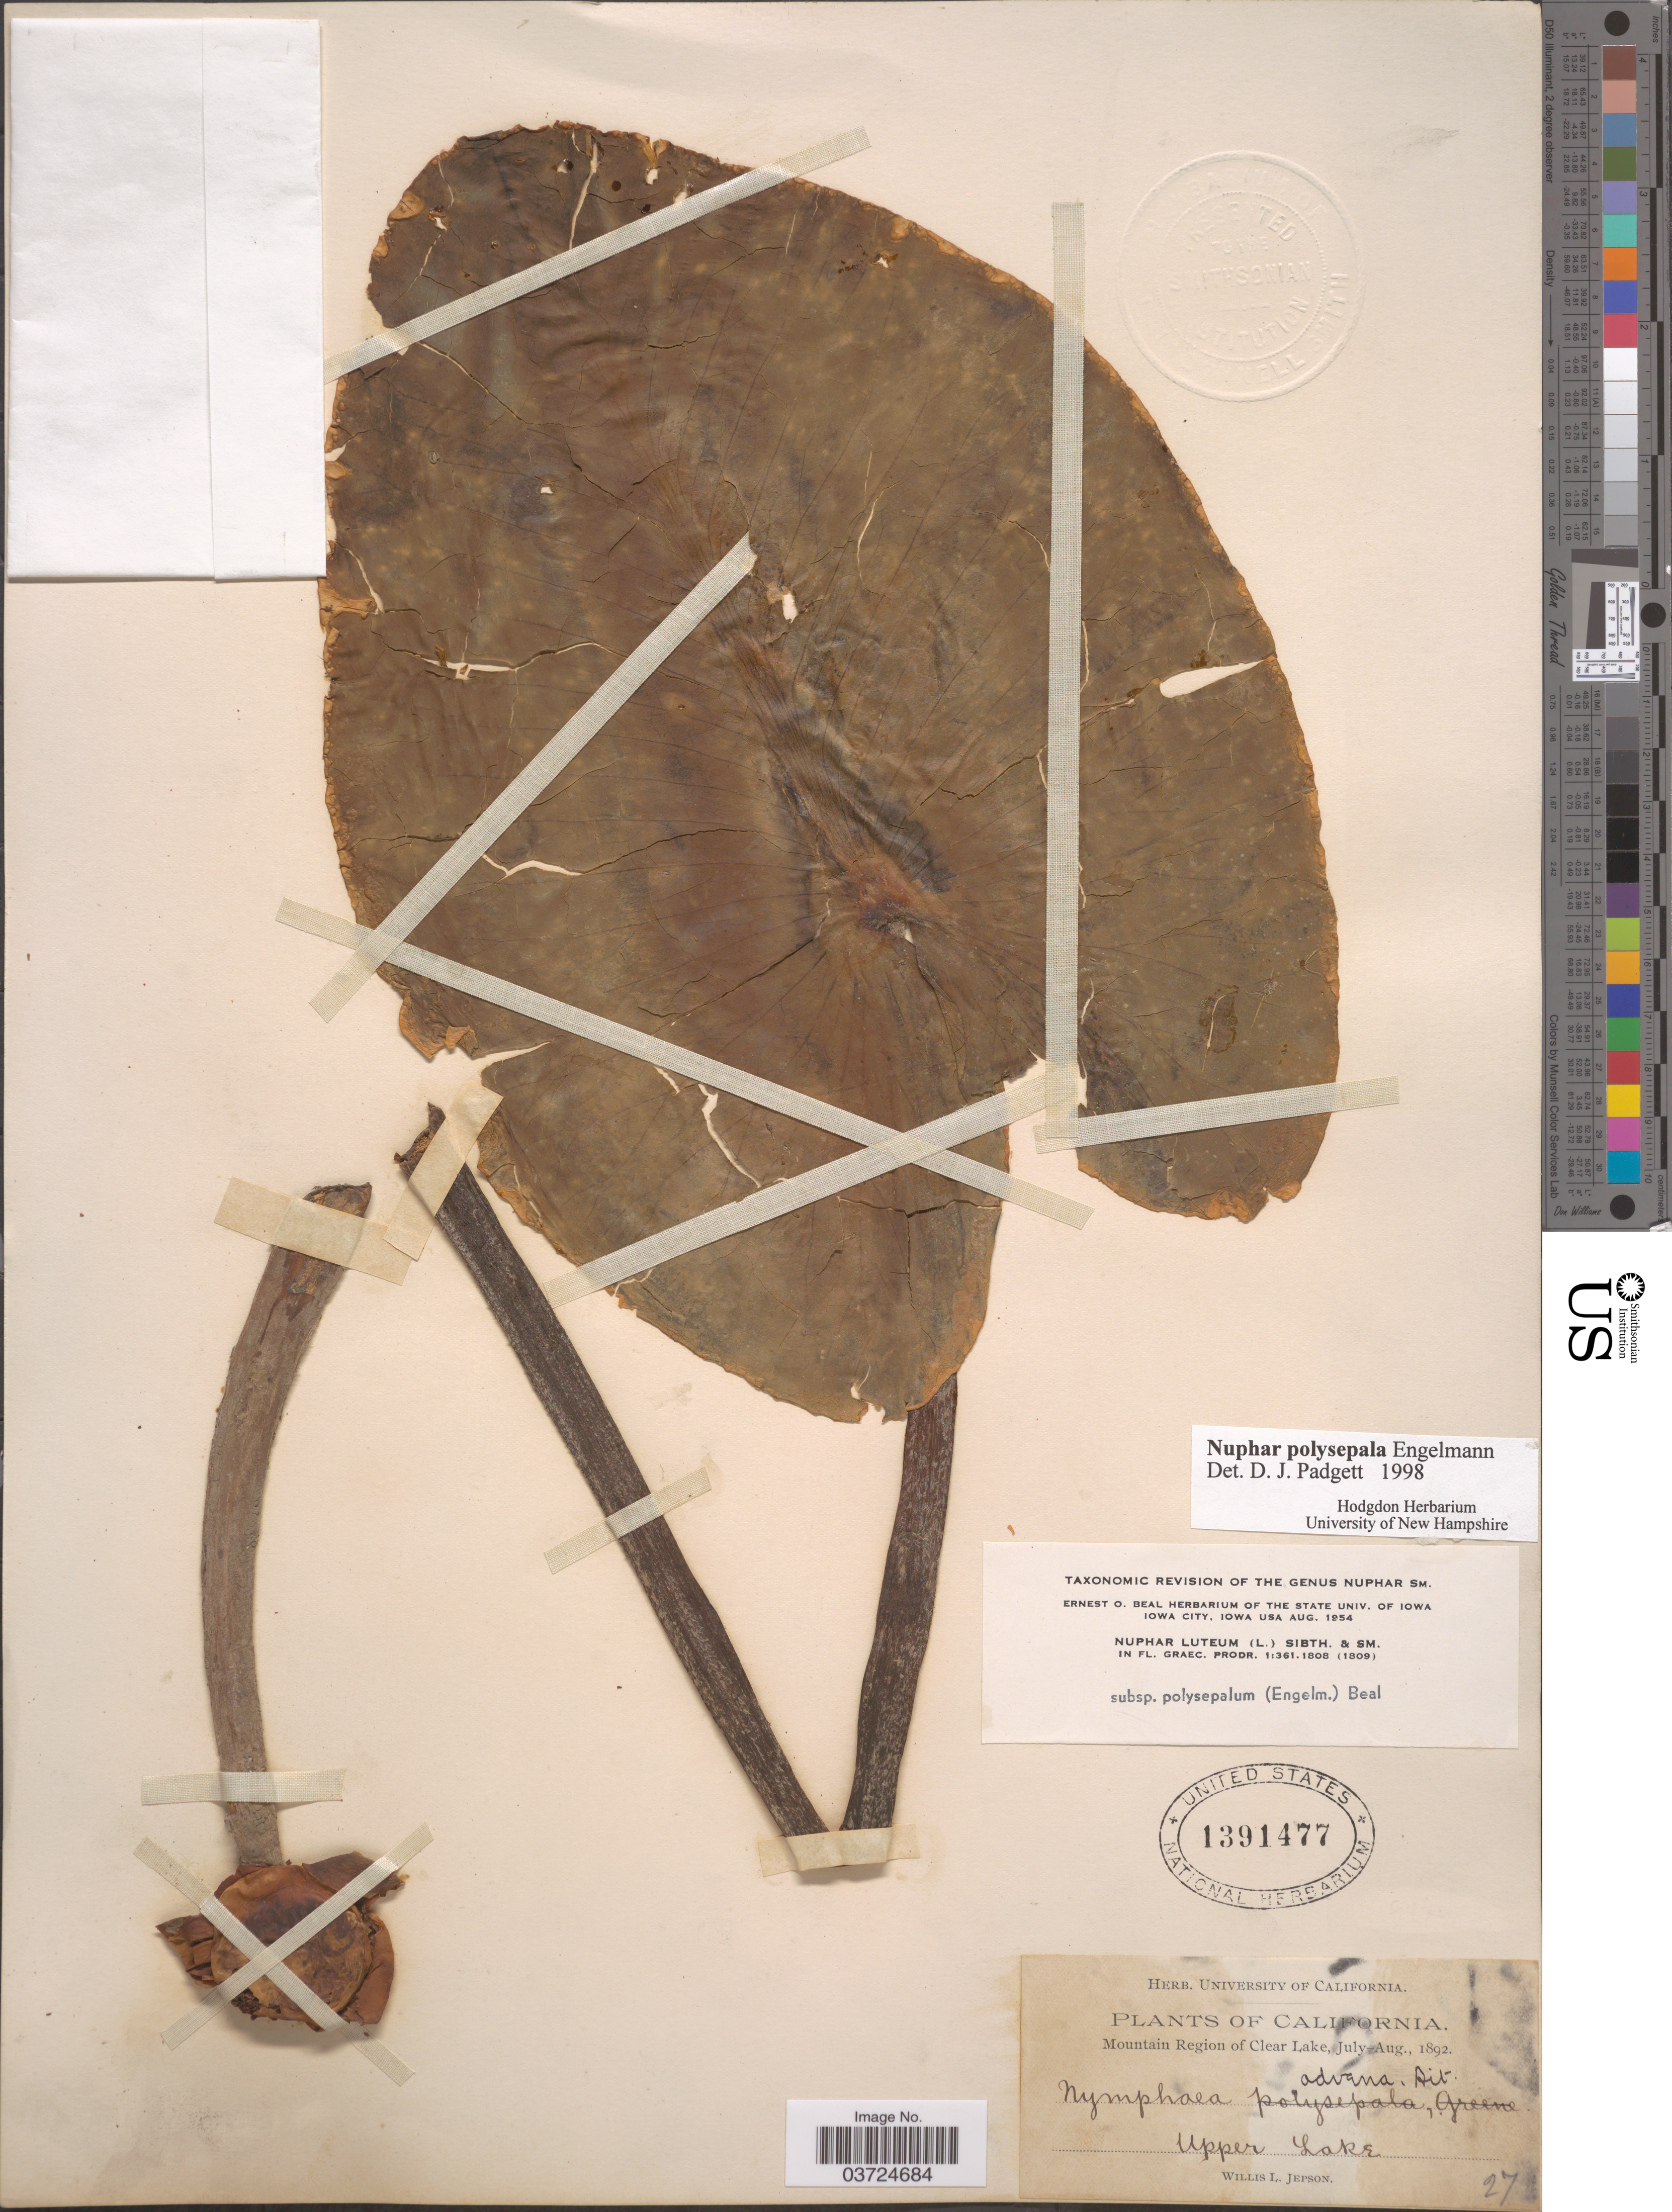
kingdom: Plantae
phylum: Tracheophyta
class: Magnoliopsida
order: Nymphaeales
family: Nymphaeaceae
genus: Nuphar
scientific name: Nuphar polysepala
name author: Englem.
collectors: W. L. Jepson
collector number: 27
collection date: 1892-07/1892-08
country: United States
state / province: California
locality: Mountain Region of Clear Lake. Upper Lake.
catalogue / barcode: US 1391477